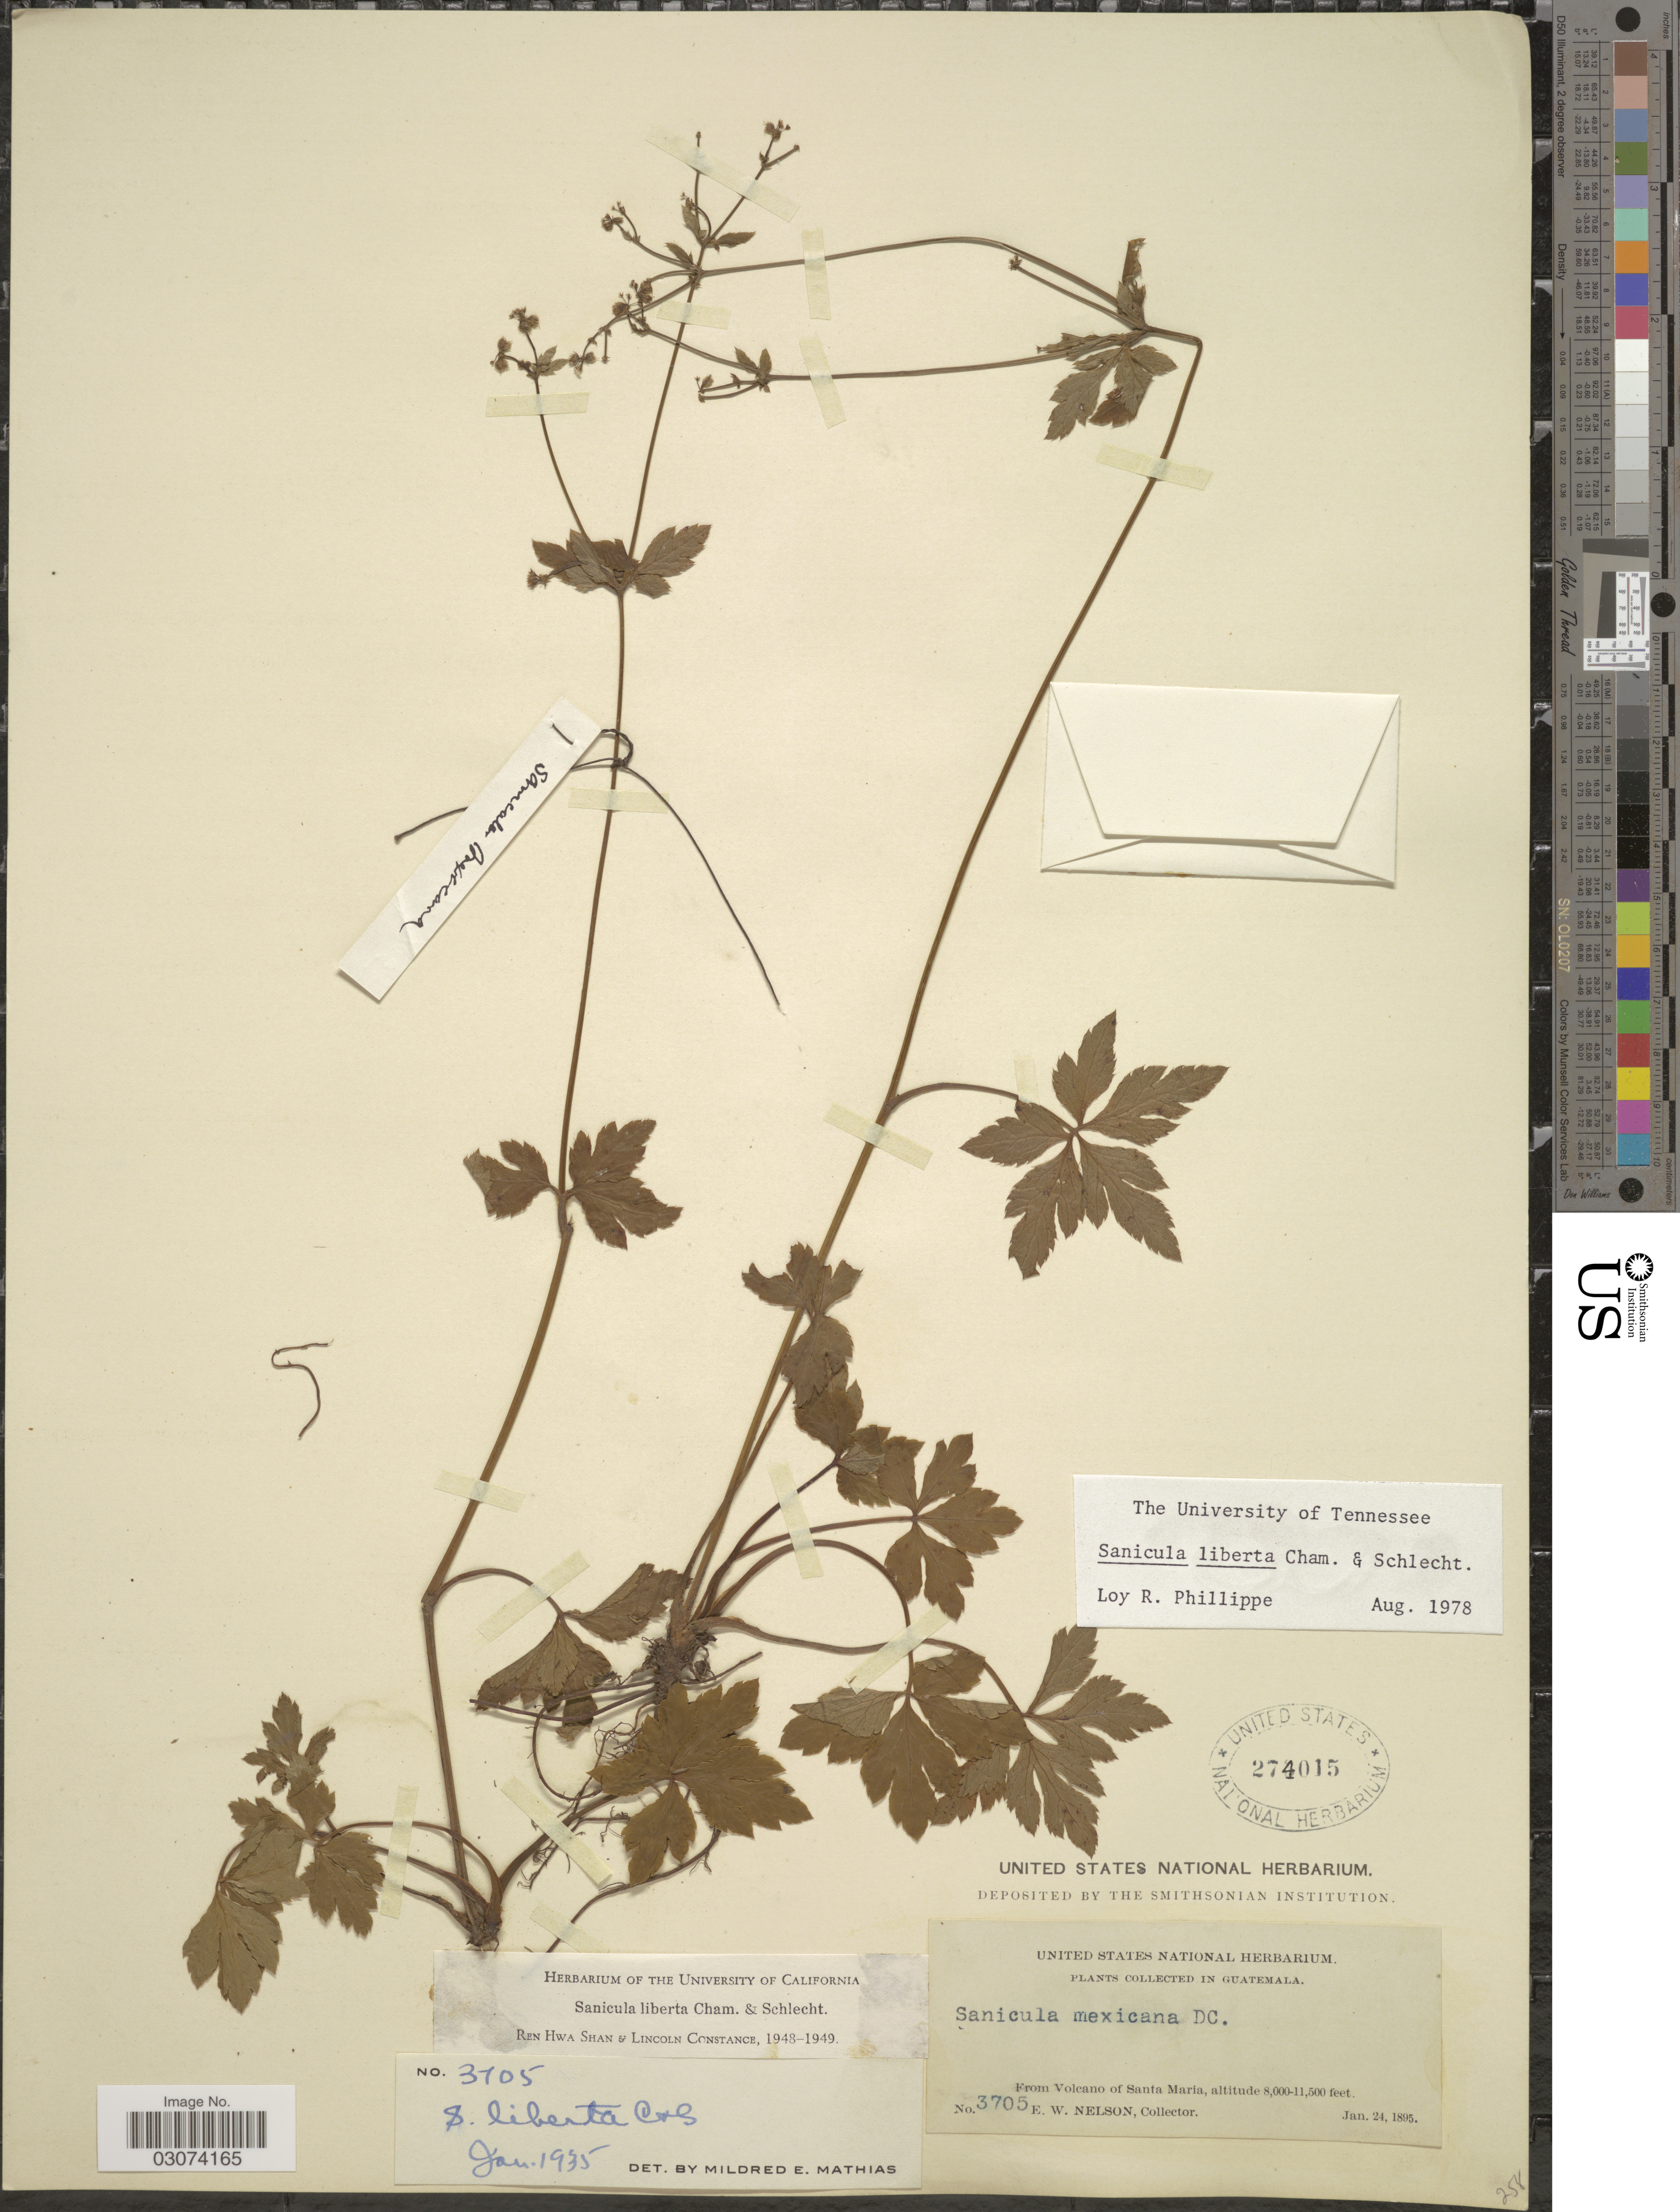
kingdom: Plantae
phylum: Tracheophyta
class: Magnoliopsida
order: Apiales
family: Apiaceae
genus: Sanicula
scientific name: Sanicula liberta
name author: Cham. & Schltdl.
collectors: E. W. Nelson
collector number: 3705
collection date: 1895-01-24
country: Guatemala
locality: From Volcano of Santa Maria.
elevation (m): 2438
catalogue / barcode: US 274015